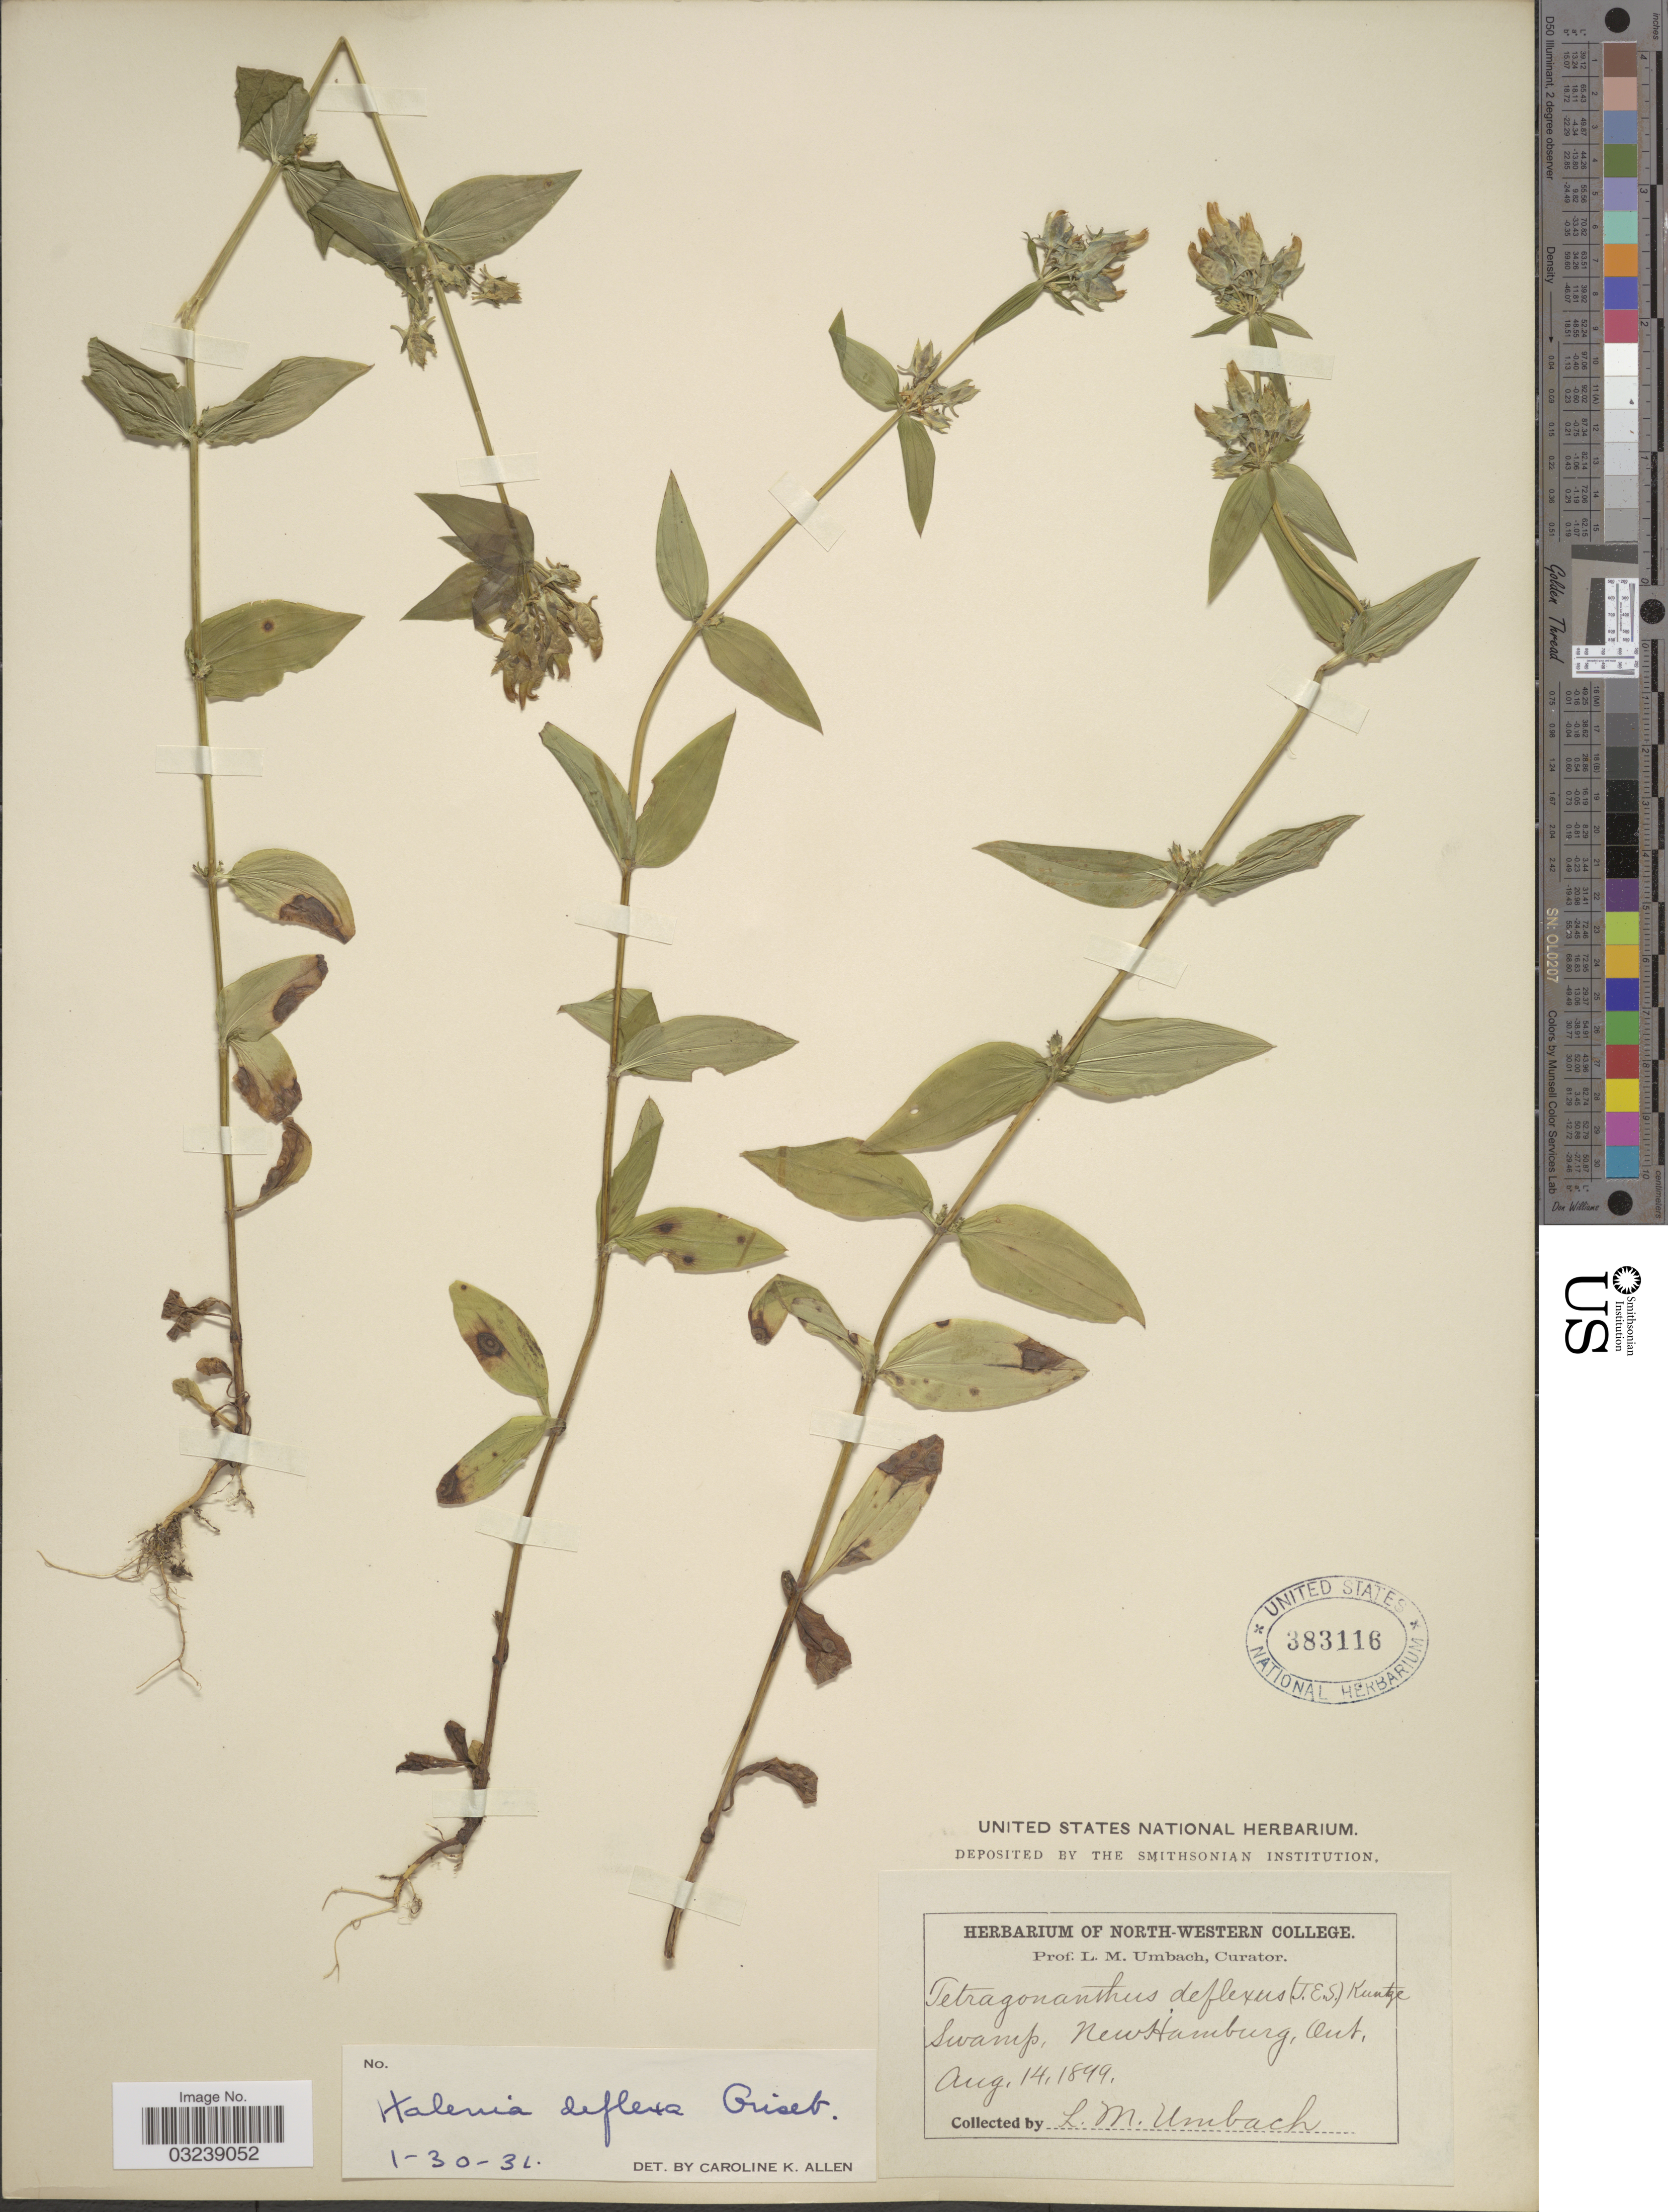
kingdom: Plantae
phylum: Tracheophyta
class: Magnoliopsida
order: Gentianales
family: Gentianaceae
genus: Halenia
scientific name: Halenia deflexa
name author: (Sm.) Griseb.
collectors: L. M. Umbach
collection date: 1899-08-14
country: Canada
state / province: Ontario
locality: Swamp, New Hamburg, Ont.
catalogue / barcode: US 383116